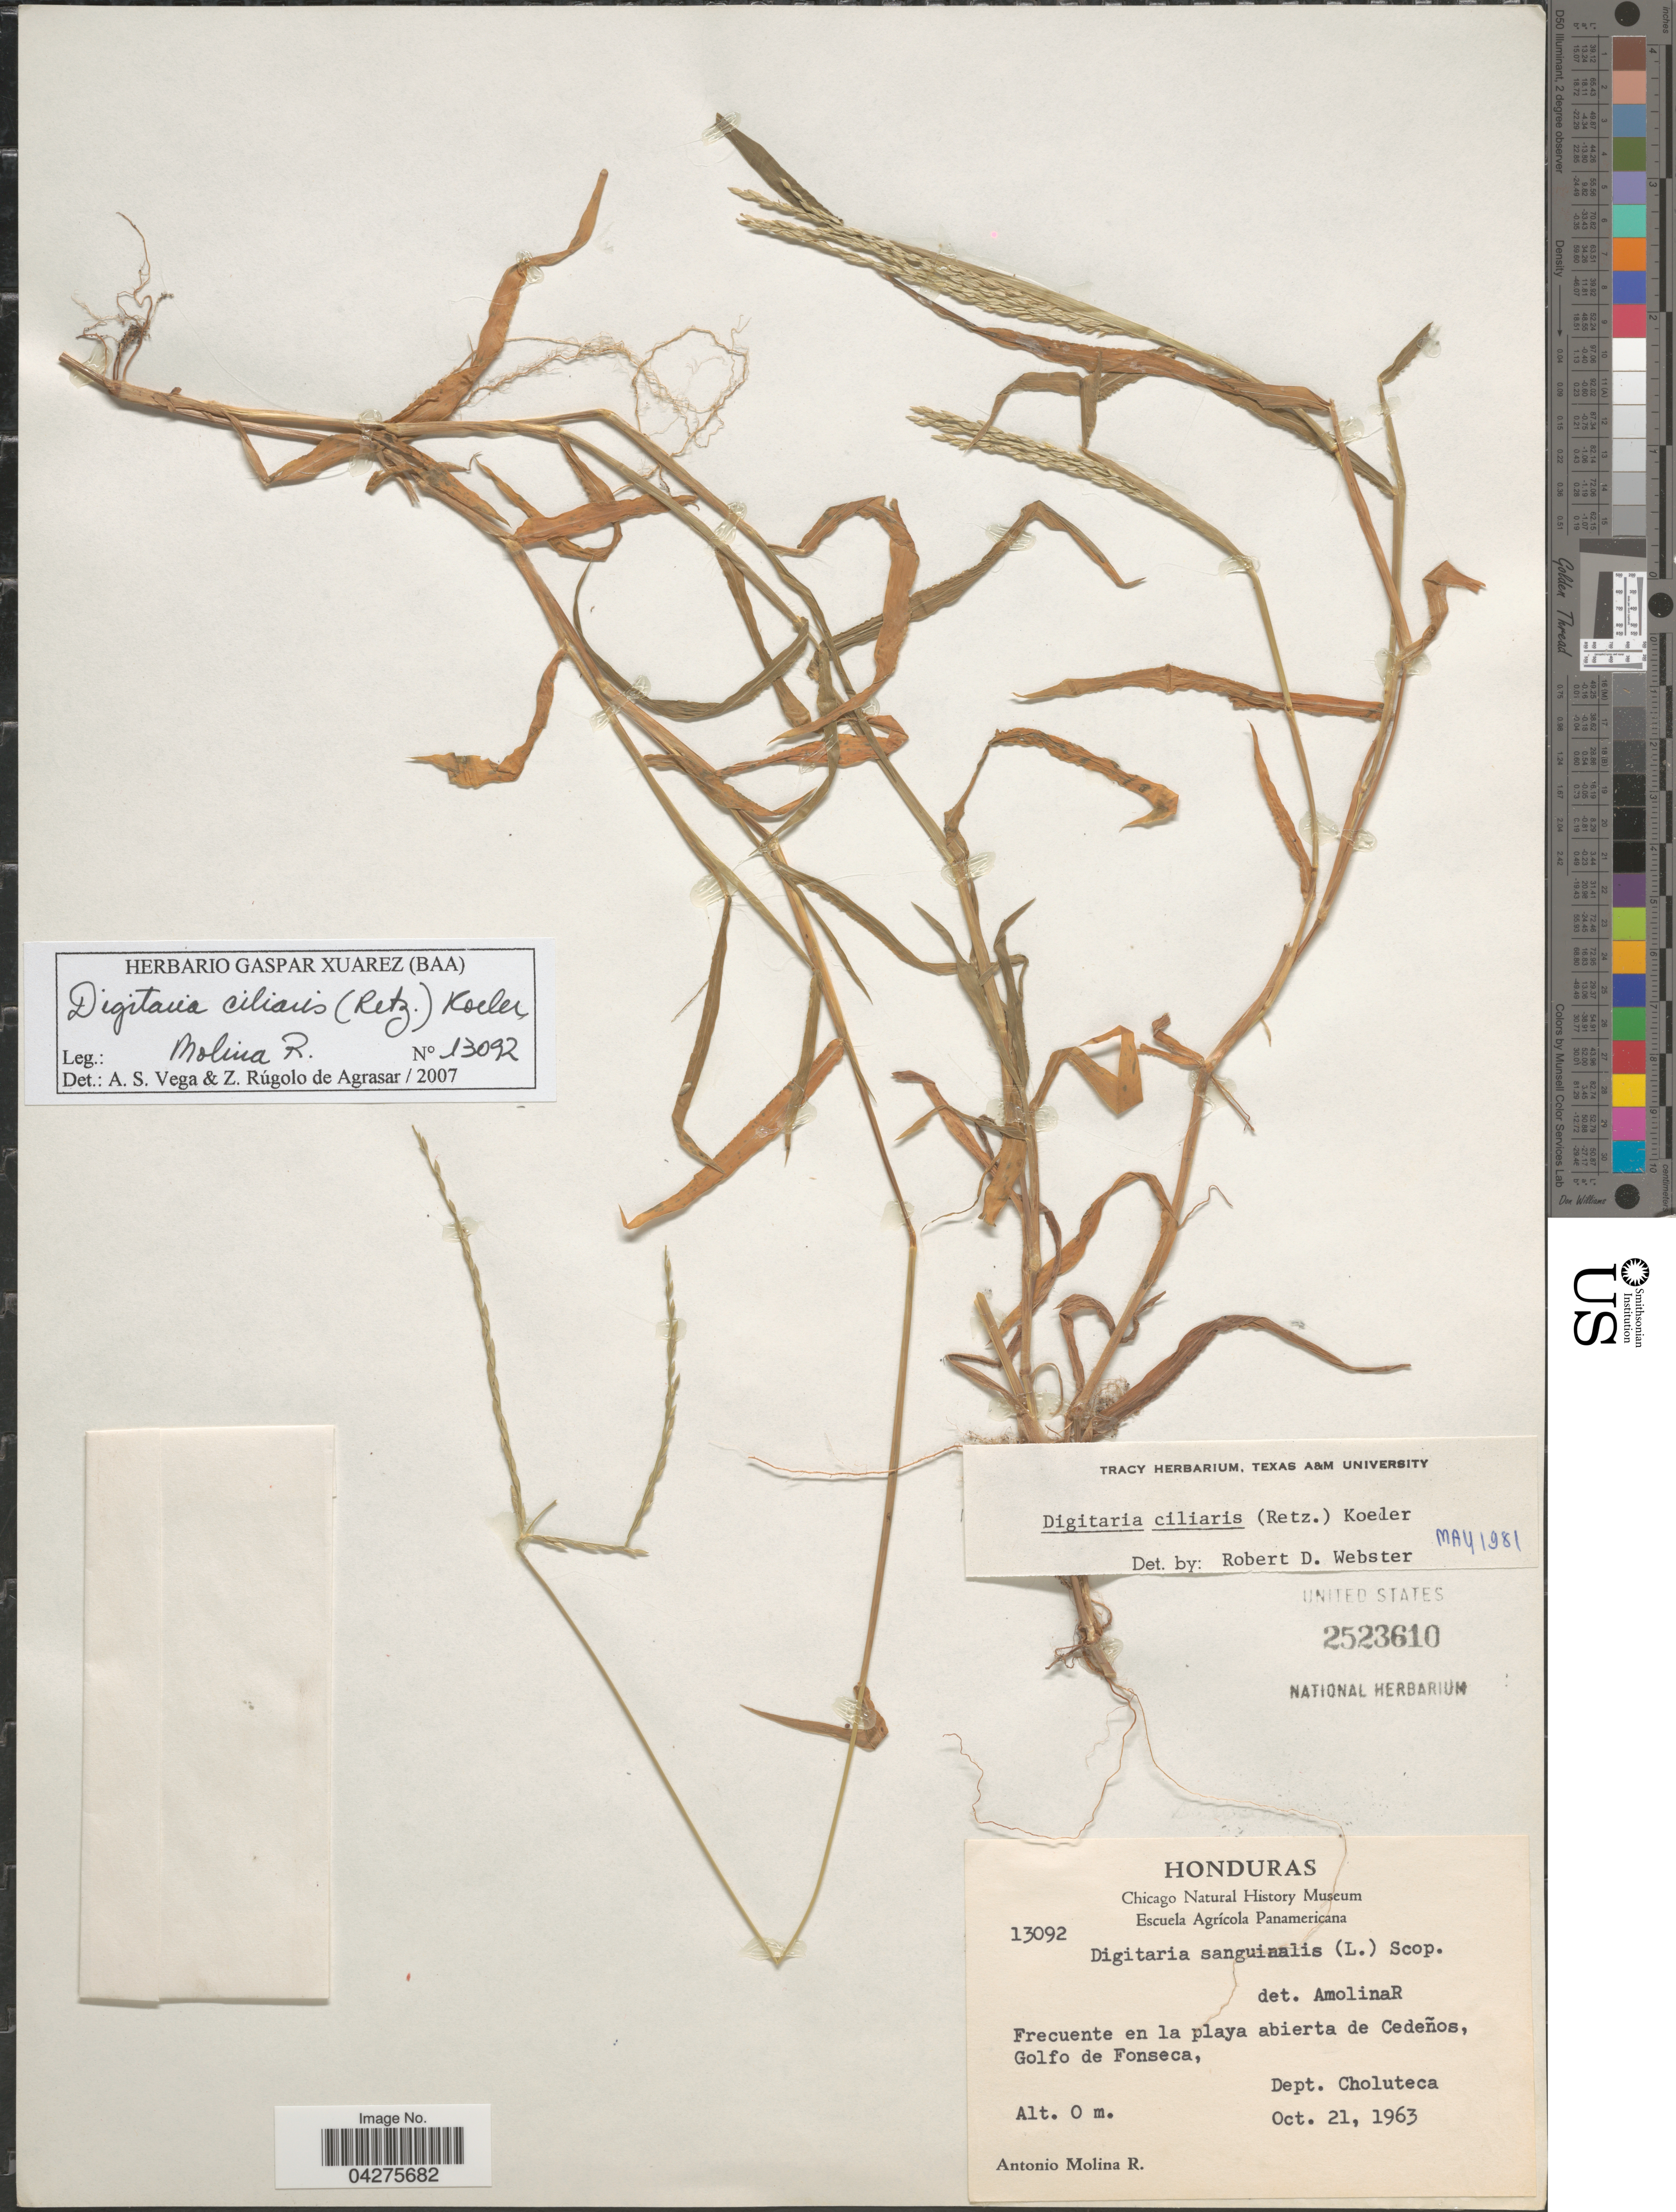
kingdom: Plantae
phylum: Tracheophyta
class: Liliopsida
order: Poales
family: Poaceae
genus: Digitaria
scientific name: Digitaria ciliaris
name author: (Retz.) Koeler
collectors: A. Molina R.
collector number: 13092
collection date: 1963-10-21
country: Honduras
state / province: Choluteca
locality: Frecuente en la playa abierta de Cedeños, Golfo de Fonseca, Dept. Choluteca.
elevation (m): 0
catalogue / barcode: US 2523610